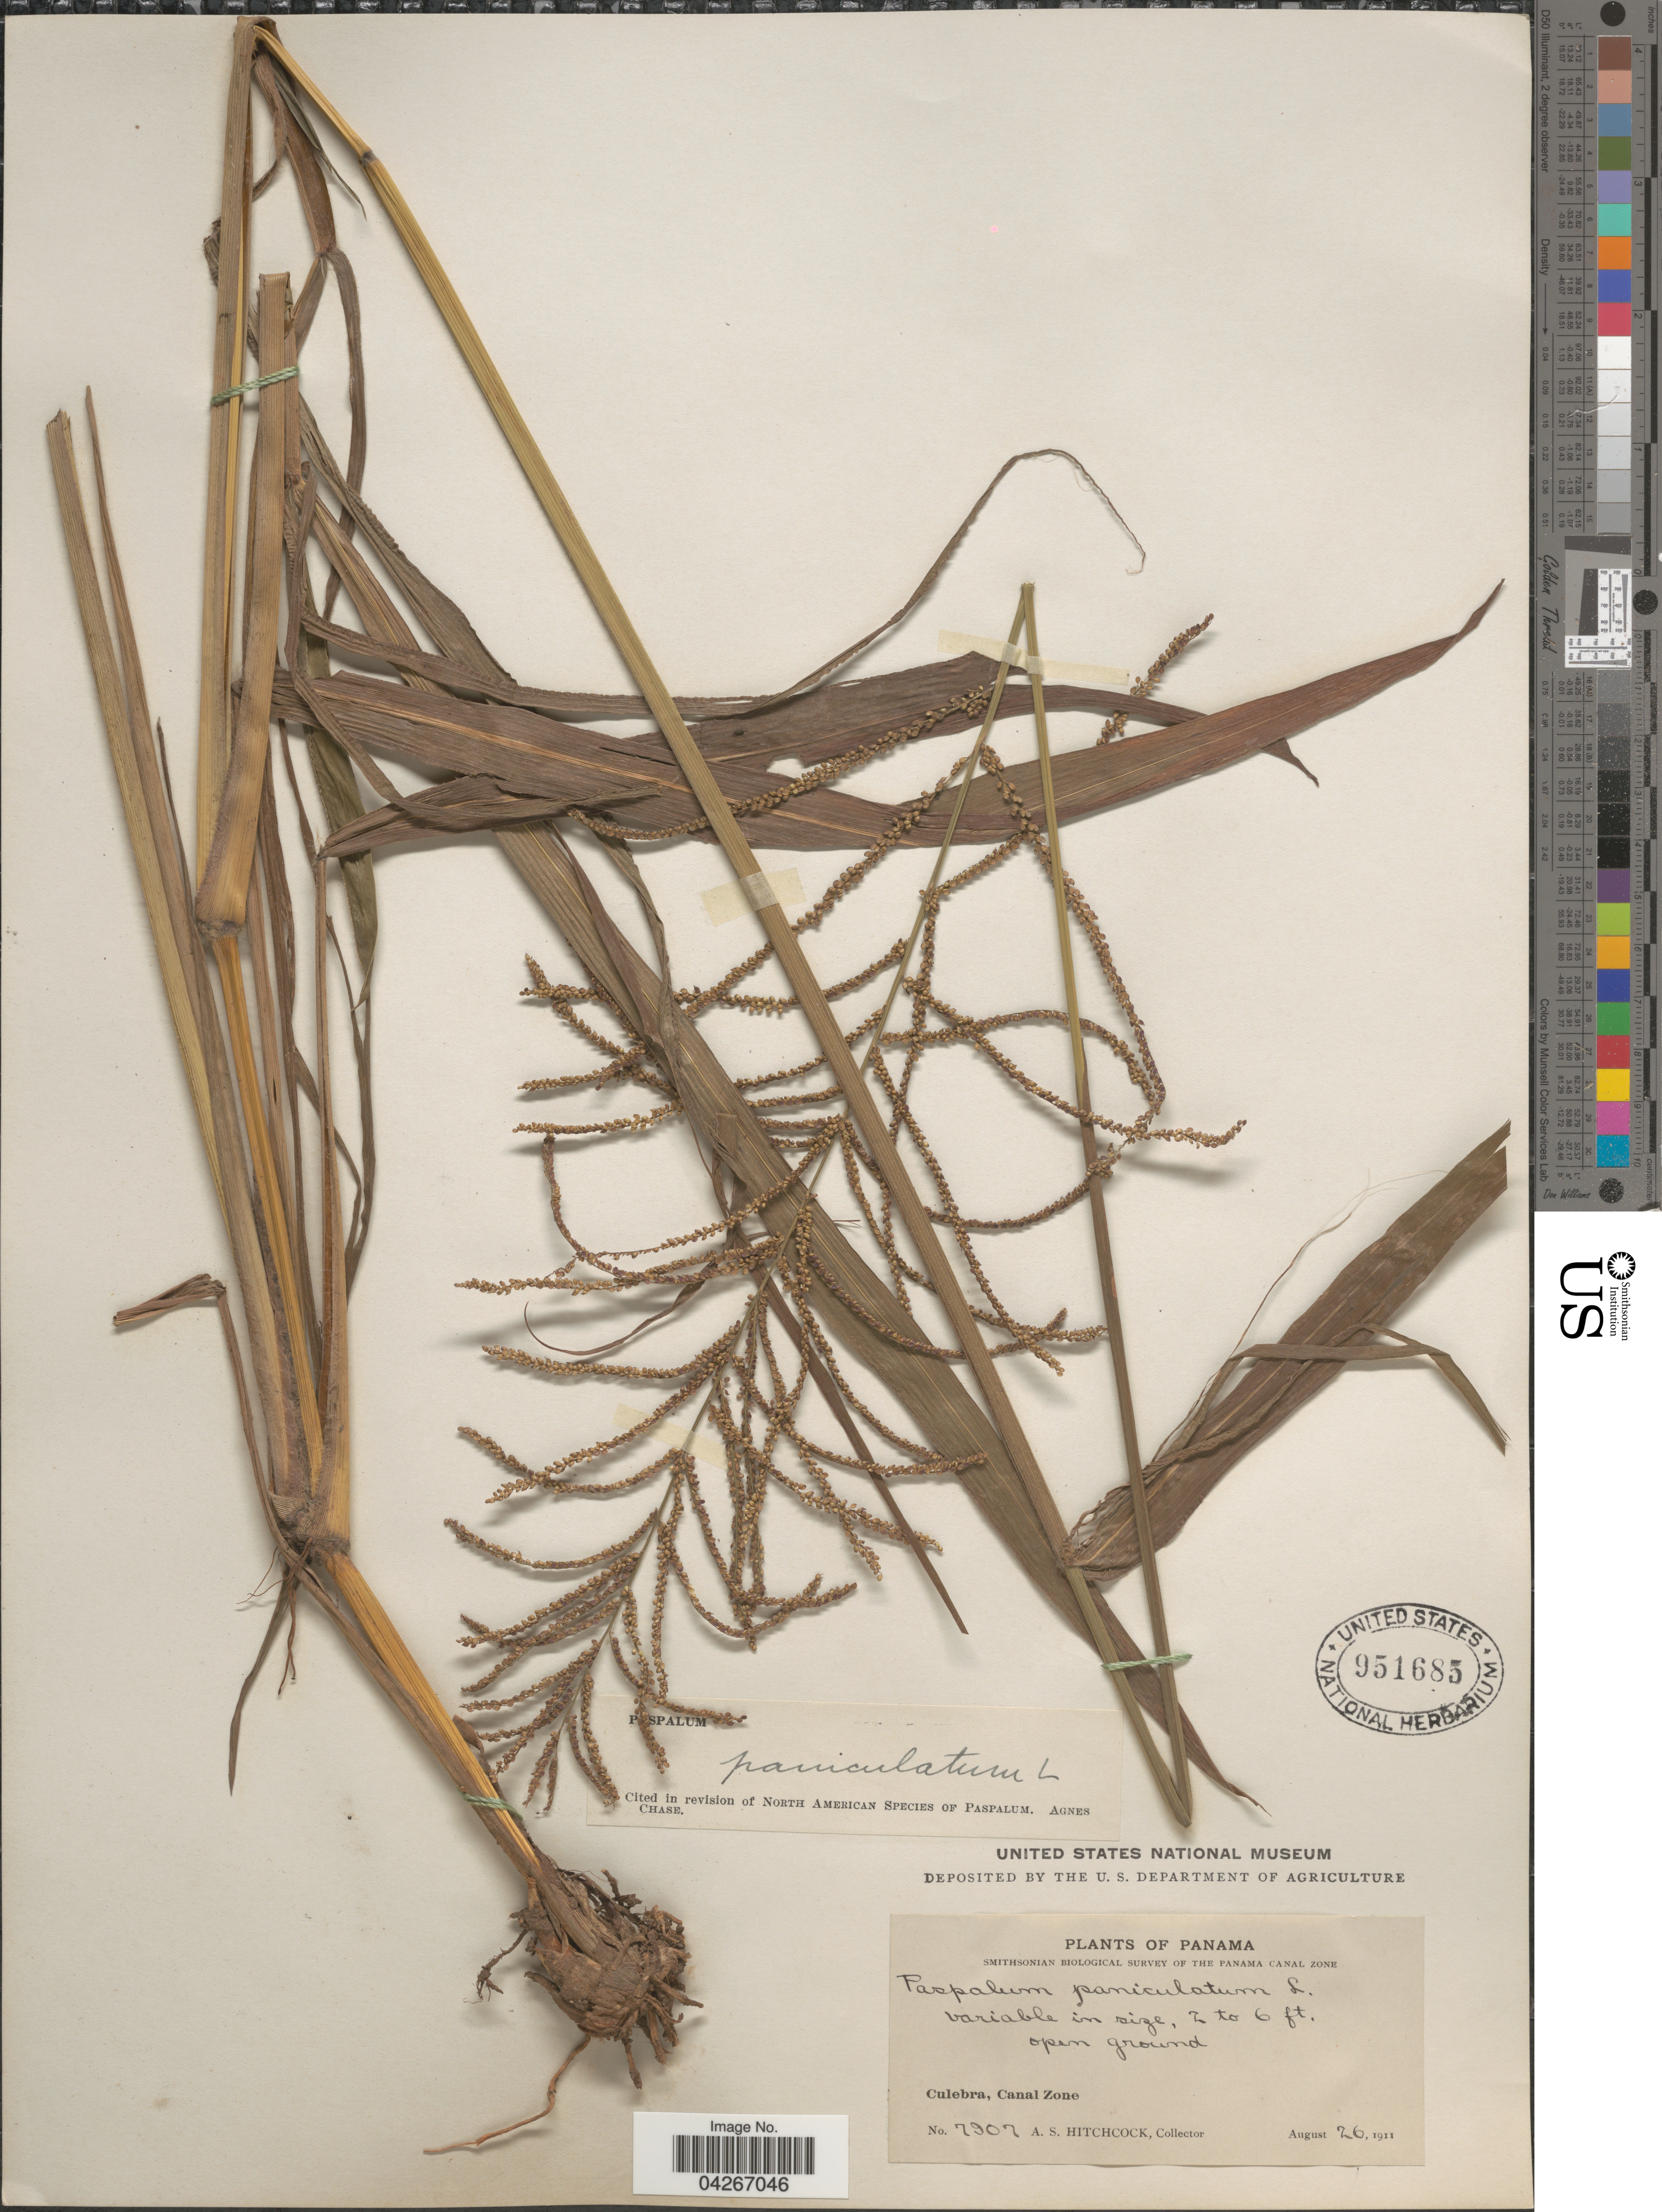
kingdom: Plantae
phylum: Tracheophyta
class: Liliopsida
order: Poales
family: Poaceae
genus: Paspalum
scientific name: Paspalum paniculatum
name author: L.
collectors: A. S. Hitchcock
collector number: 7907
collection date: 1911-08-26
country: Panama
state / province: Colón / Panamá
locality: Smithsonian Biological Survey Of The Panama Canal Zone. Culebra, Canal Zone.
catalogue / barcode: US 951685